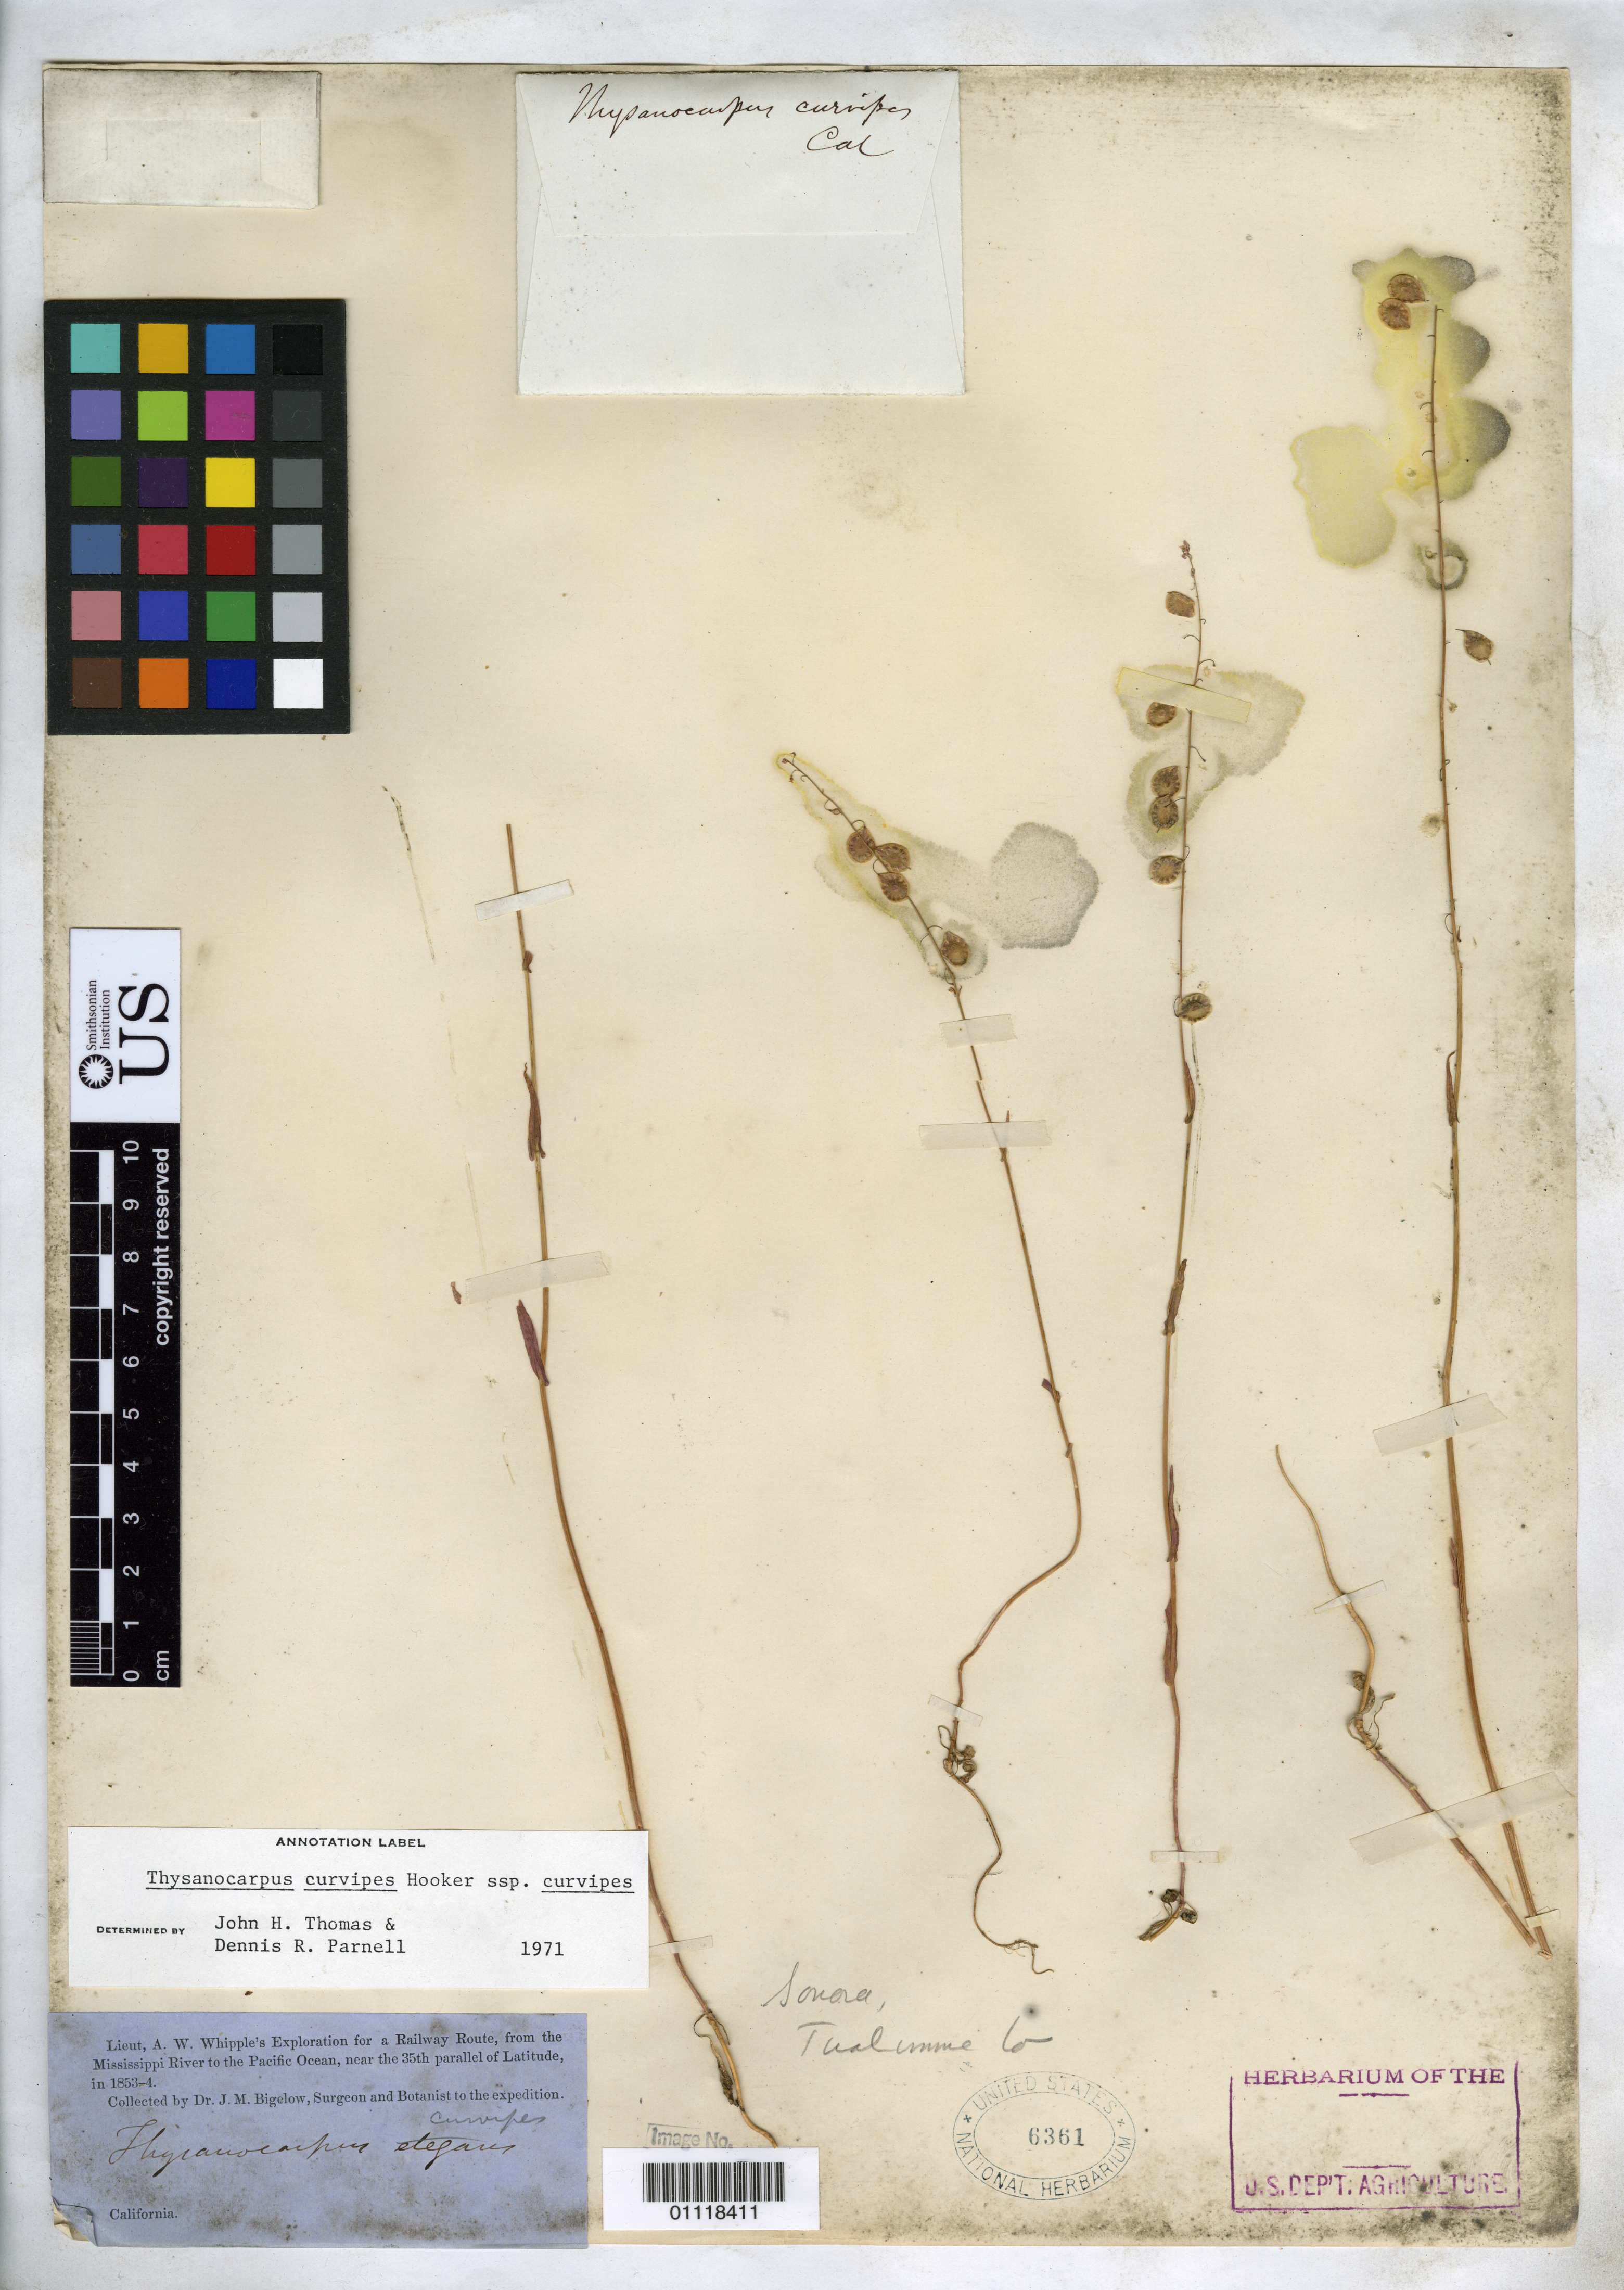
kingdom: Plantae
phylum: Tracheophyta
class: Magnoliopsida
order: Brassicales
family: Brassicaceae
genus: Thysanocarpus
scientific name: Thysanocarpus curvipes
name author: Hook.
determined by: Thomas, J. H.; Parnell, D. R.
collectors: J. M. Bigelow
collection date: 1853/1854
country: United States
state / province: California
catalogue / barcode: US 6361